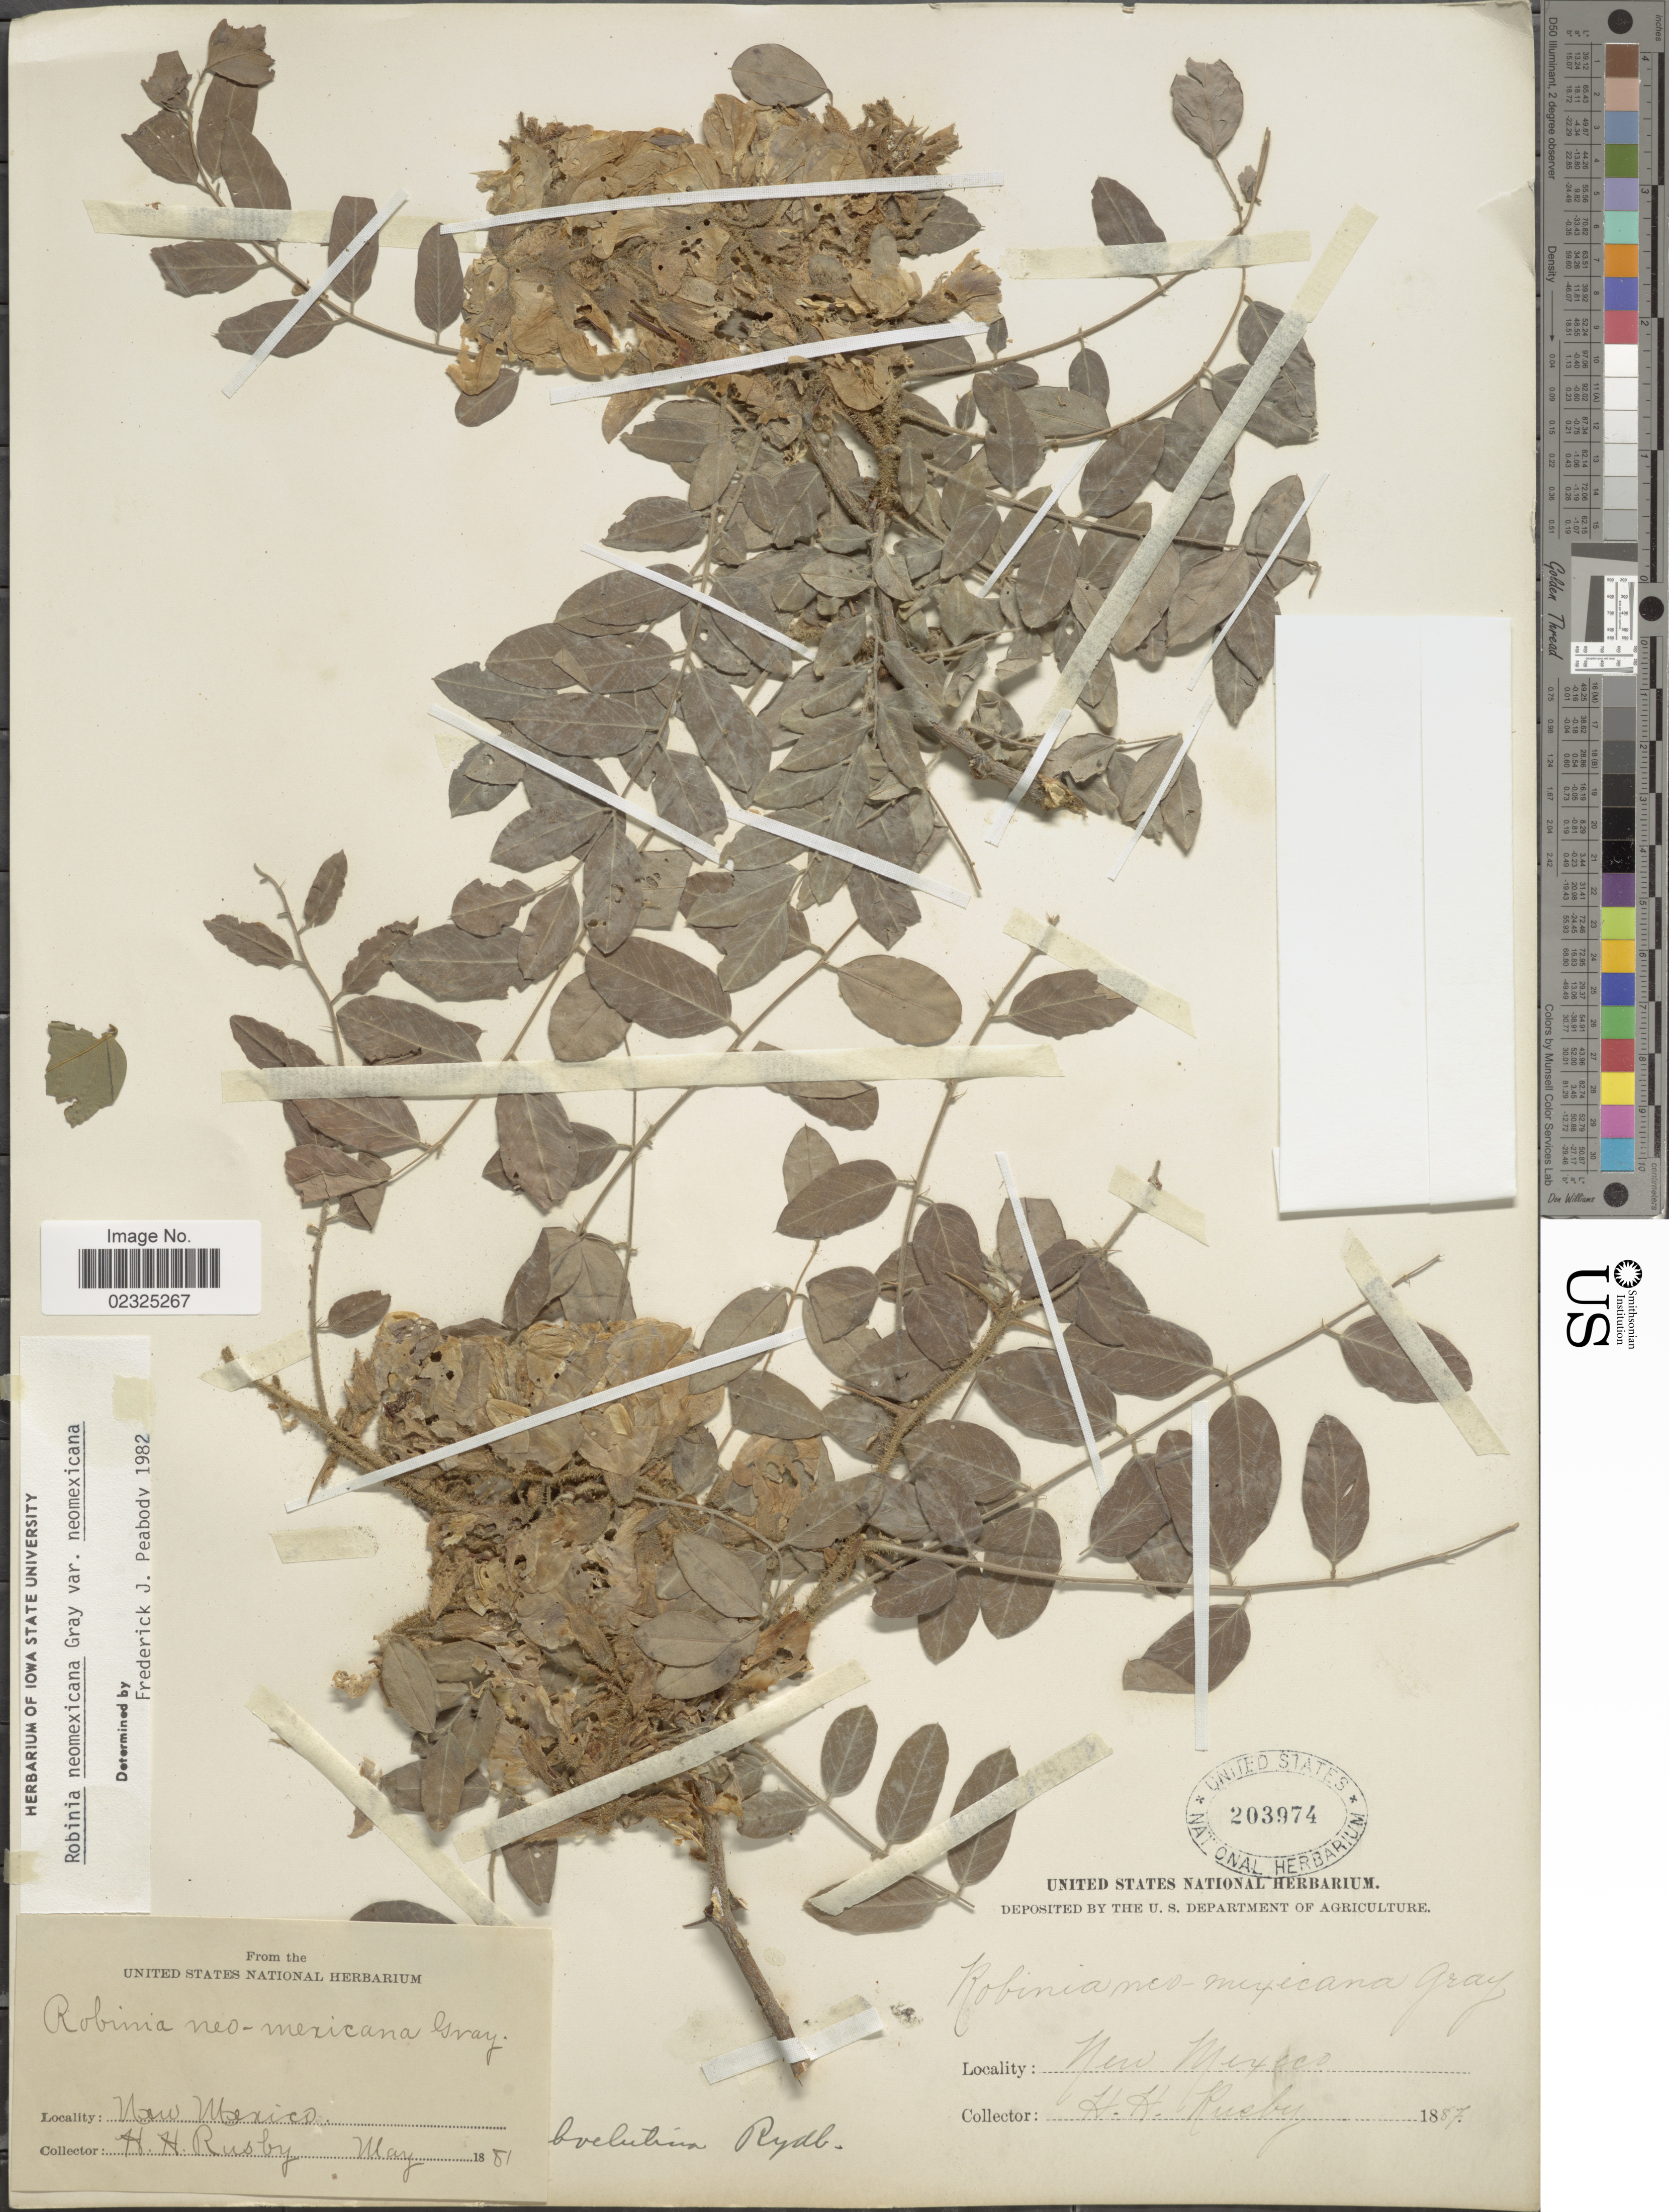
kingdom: Plantae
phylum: Tracheophyta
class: Magnoliopsida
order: Fabales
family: Fabaceae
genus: Robinia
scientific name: Robinia luxurians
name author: (Dieck) Rydb.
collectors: H. H. Rusby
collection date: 1881-05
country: United States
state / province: New Mexico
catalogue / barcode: US 203974